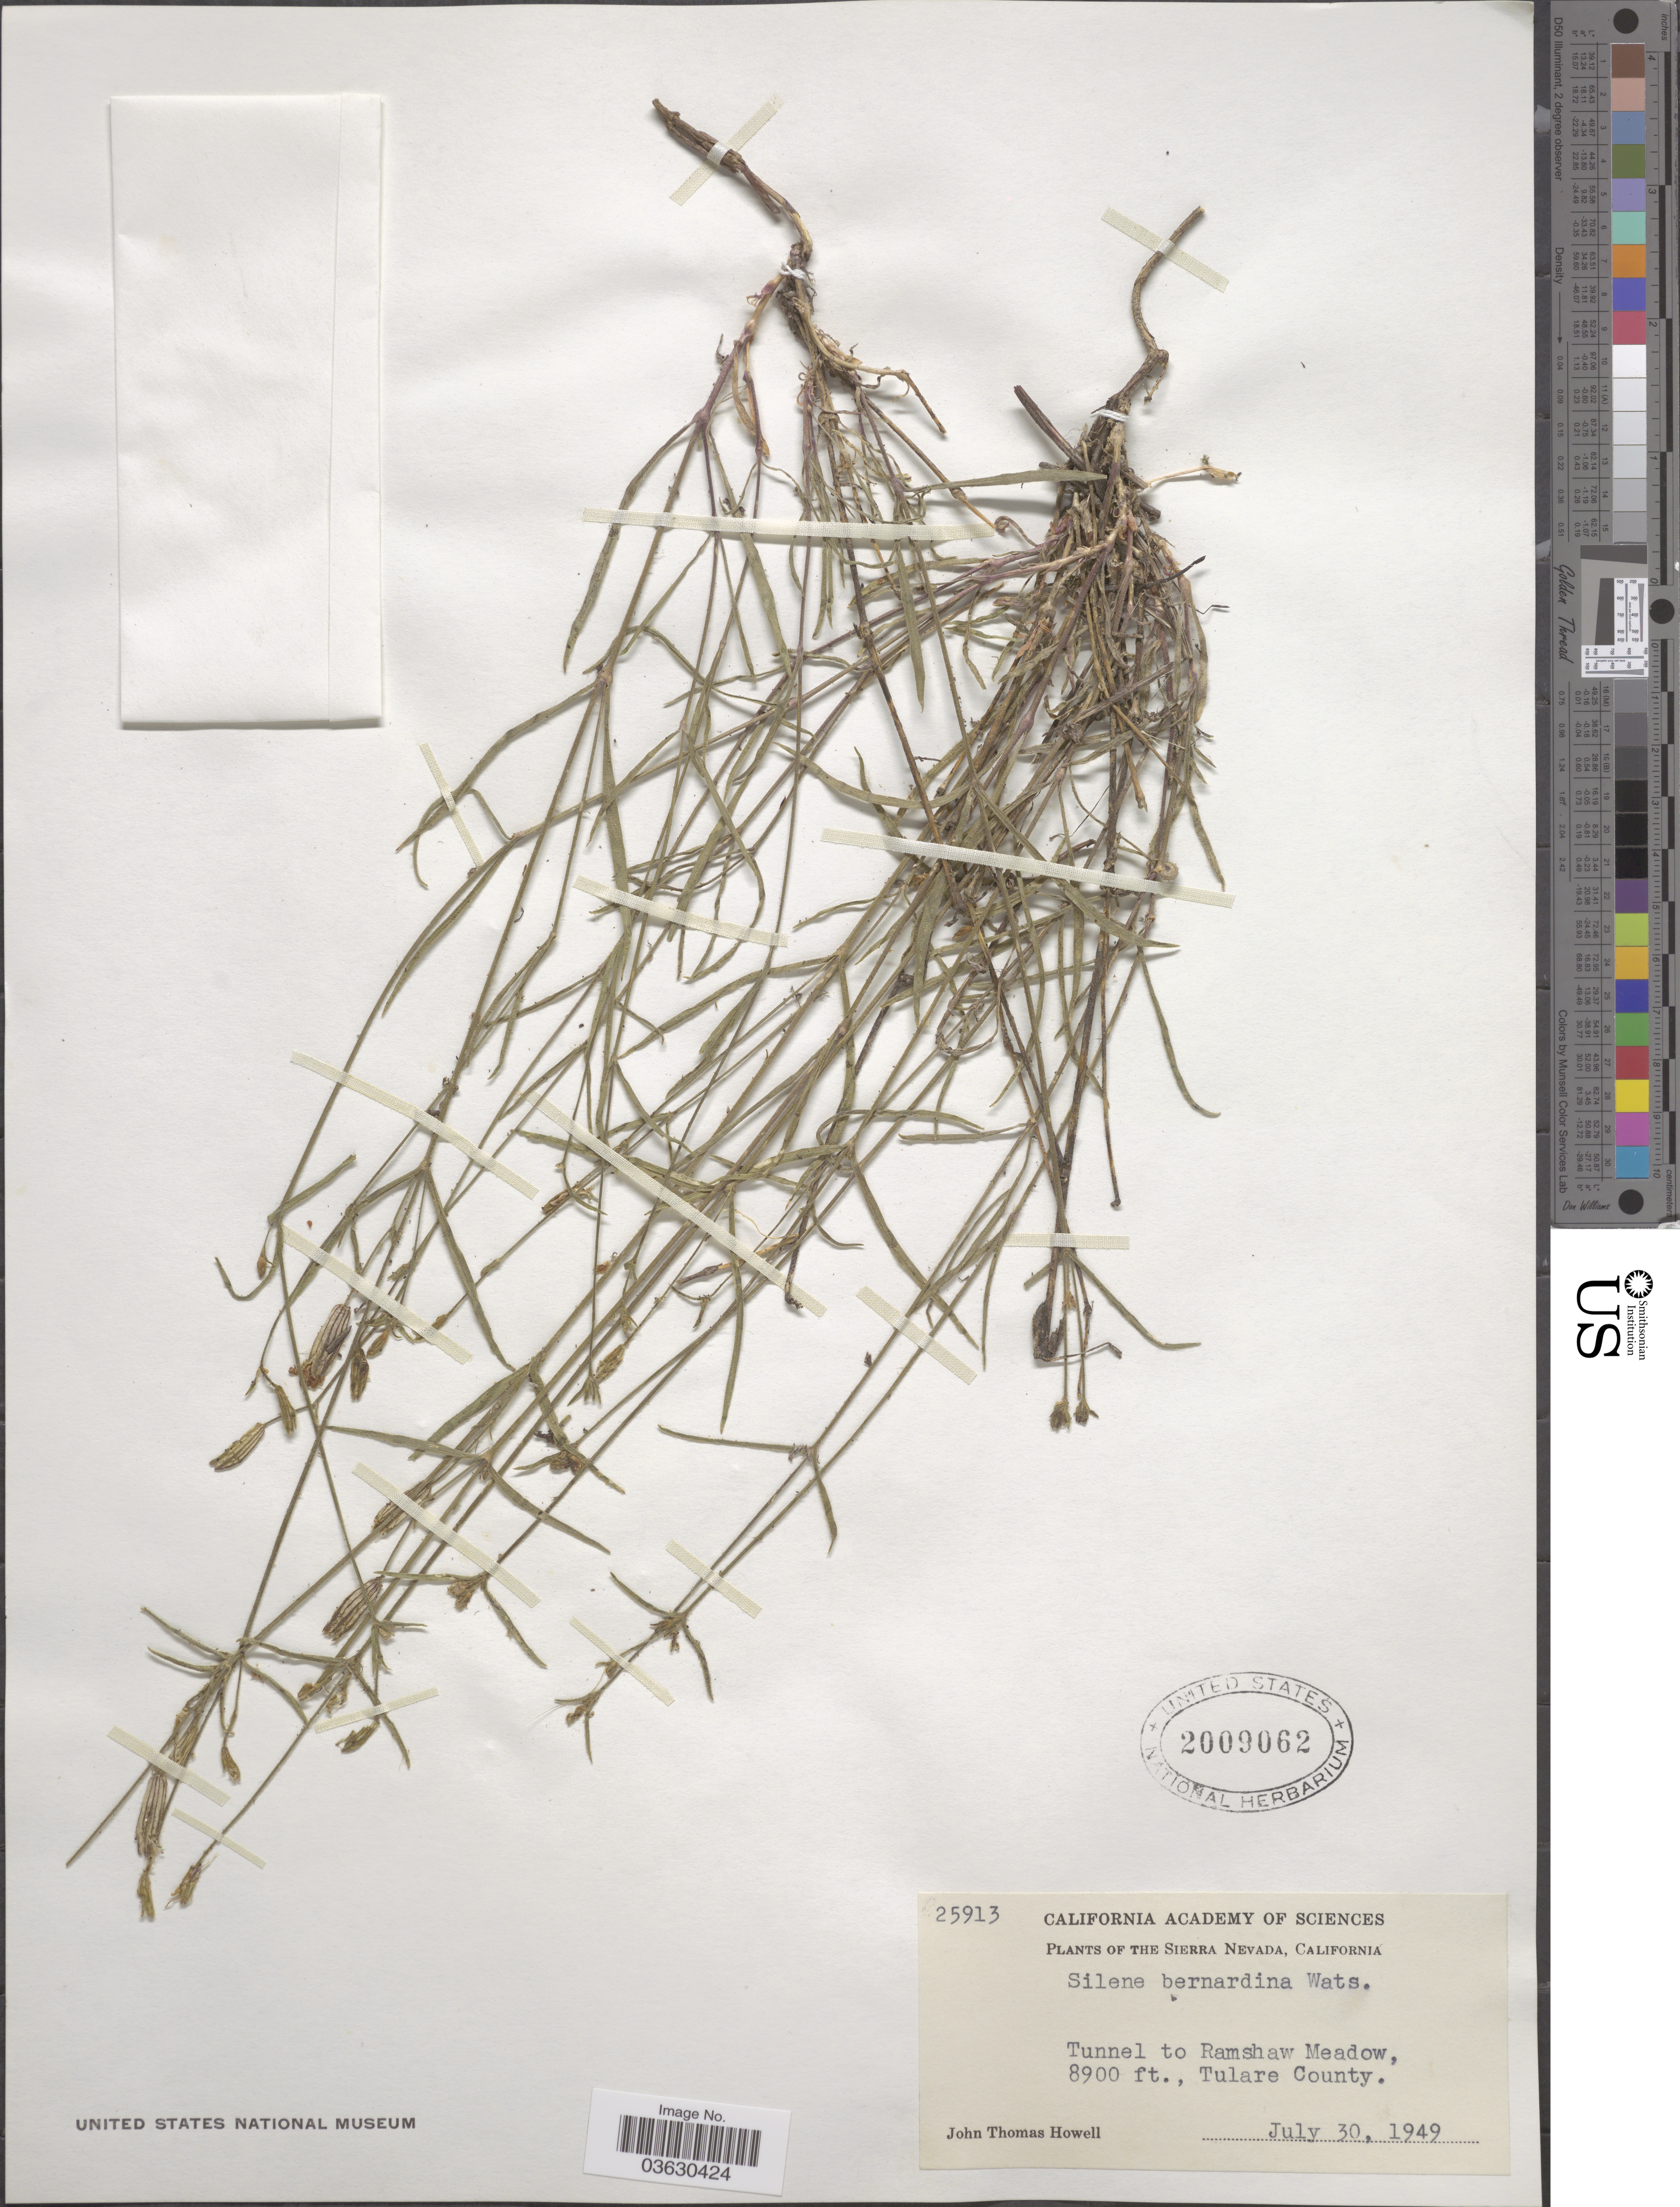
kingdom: Plantae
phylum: Tracheophyta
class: Magnoliopsida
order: Caryophyllales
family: Caryophyllaceae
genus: Silene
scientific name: Silene bernardina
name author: S. Watson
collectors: J. T. Howell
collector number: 25913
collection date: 1949-07-30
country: United States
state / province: California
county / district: Tulare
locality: The Sierra Nevada. Tunnel to Ramshaw Meadow, Tulare County.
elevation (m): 2713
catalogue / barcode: US 2009062